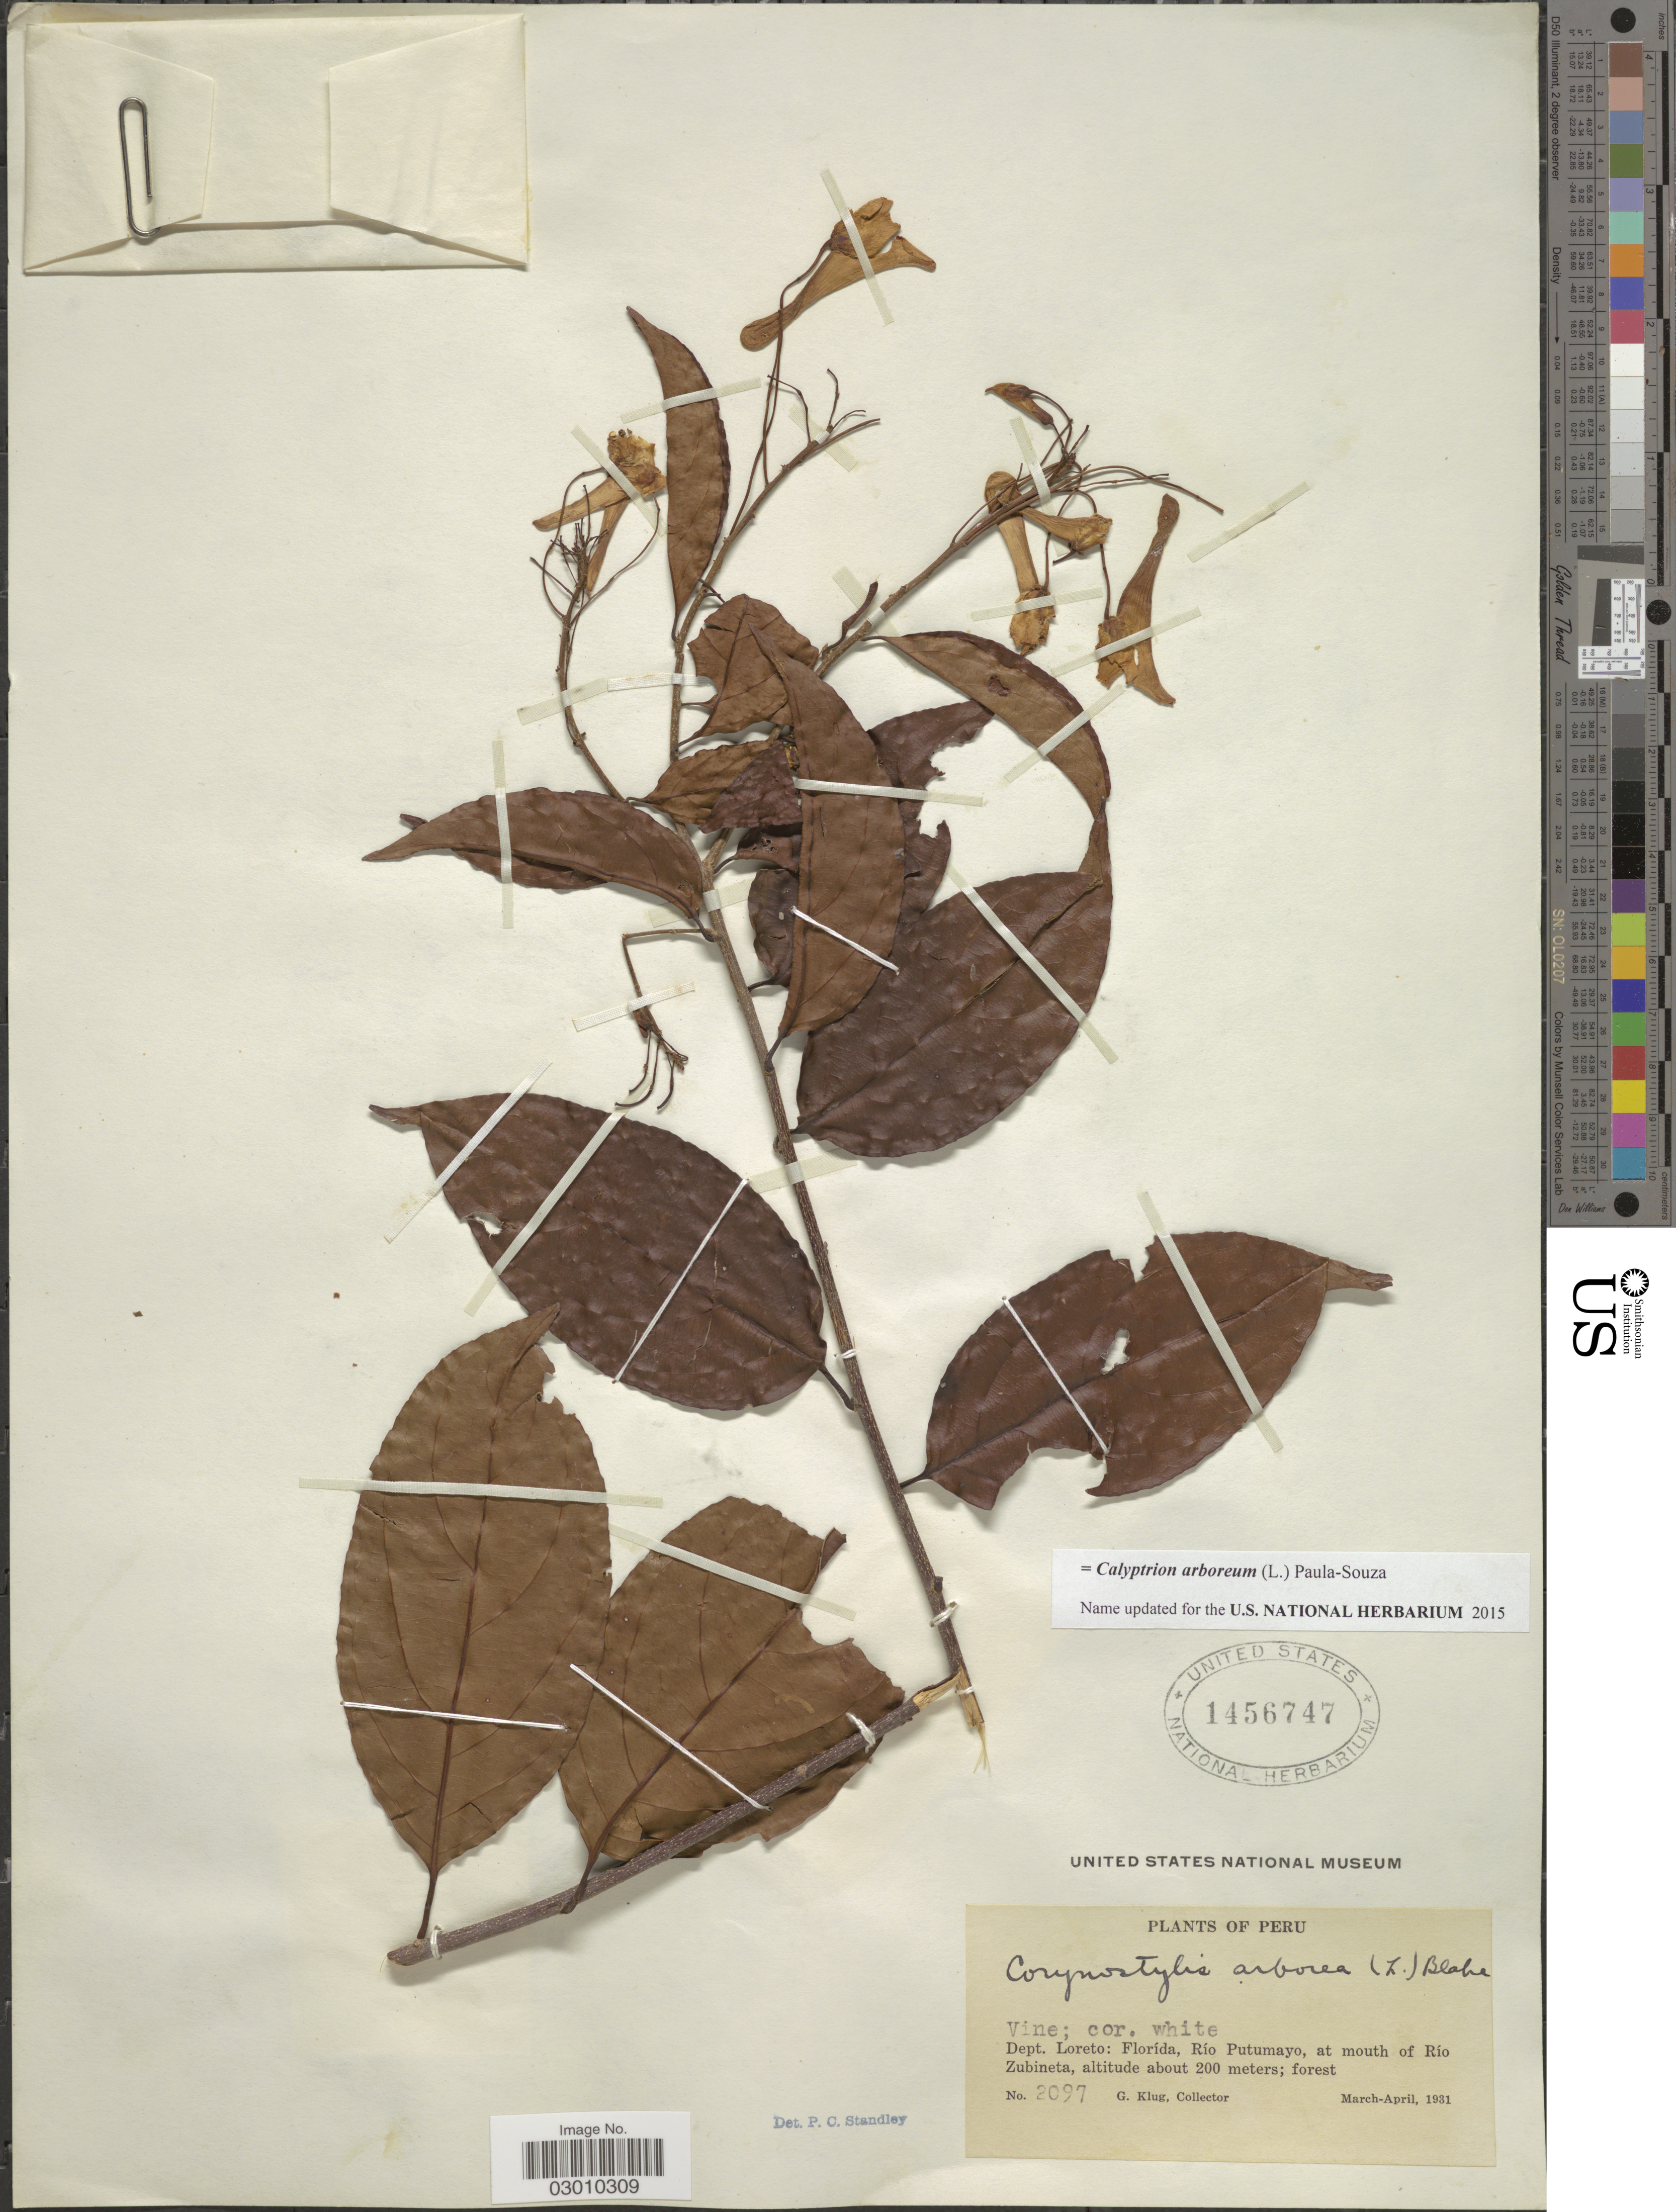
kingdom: Plantae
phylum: Tracheophyta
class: Magnoliopsida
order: Malpighiales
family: Violaceae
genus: Calyptrion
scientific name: Calyptrion arboreum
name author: (L.) Paula-Souza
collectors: G. Klug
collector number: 2097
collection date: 1931-03/1931-04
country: Peru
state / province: Loreto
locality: Dept. Loreto: Florída, Río Putumayo, at mouth of Río Zubineta.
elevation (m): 200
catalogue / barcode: US 1456747